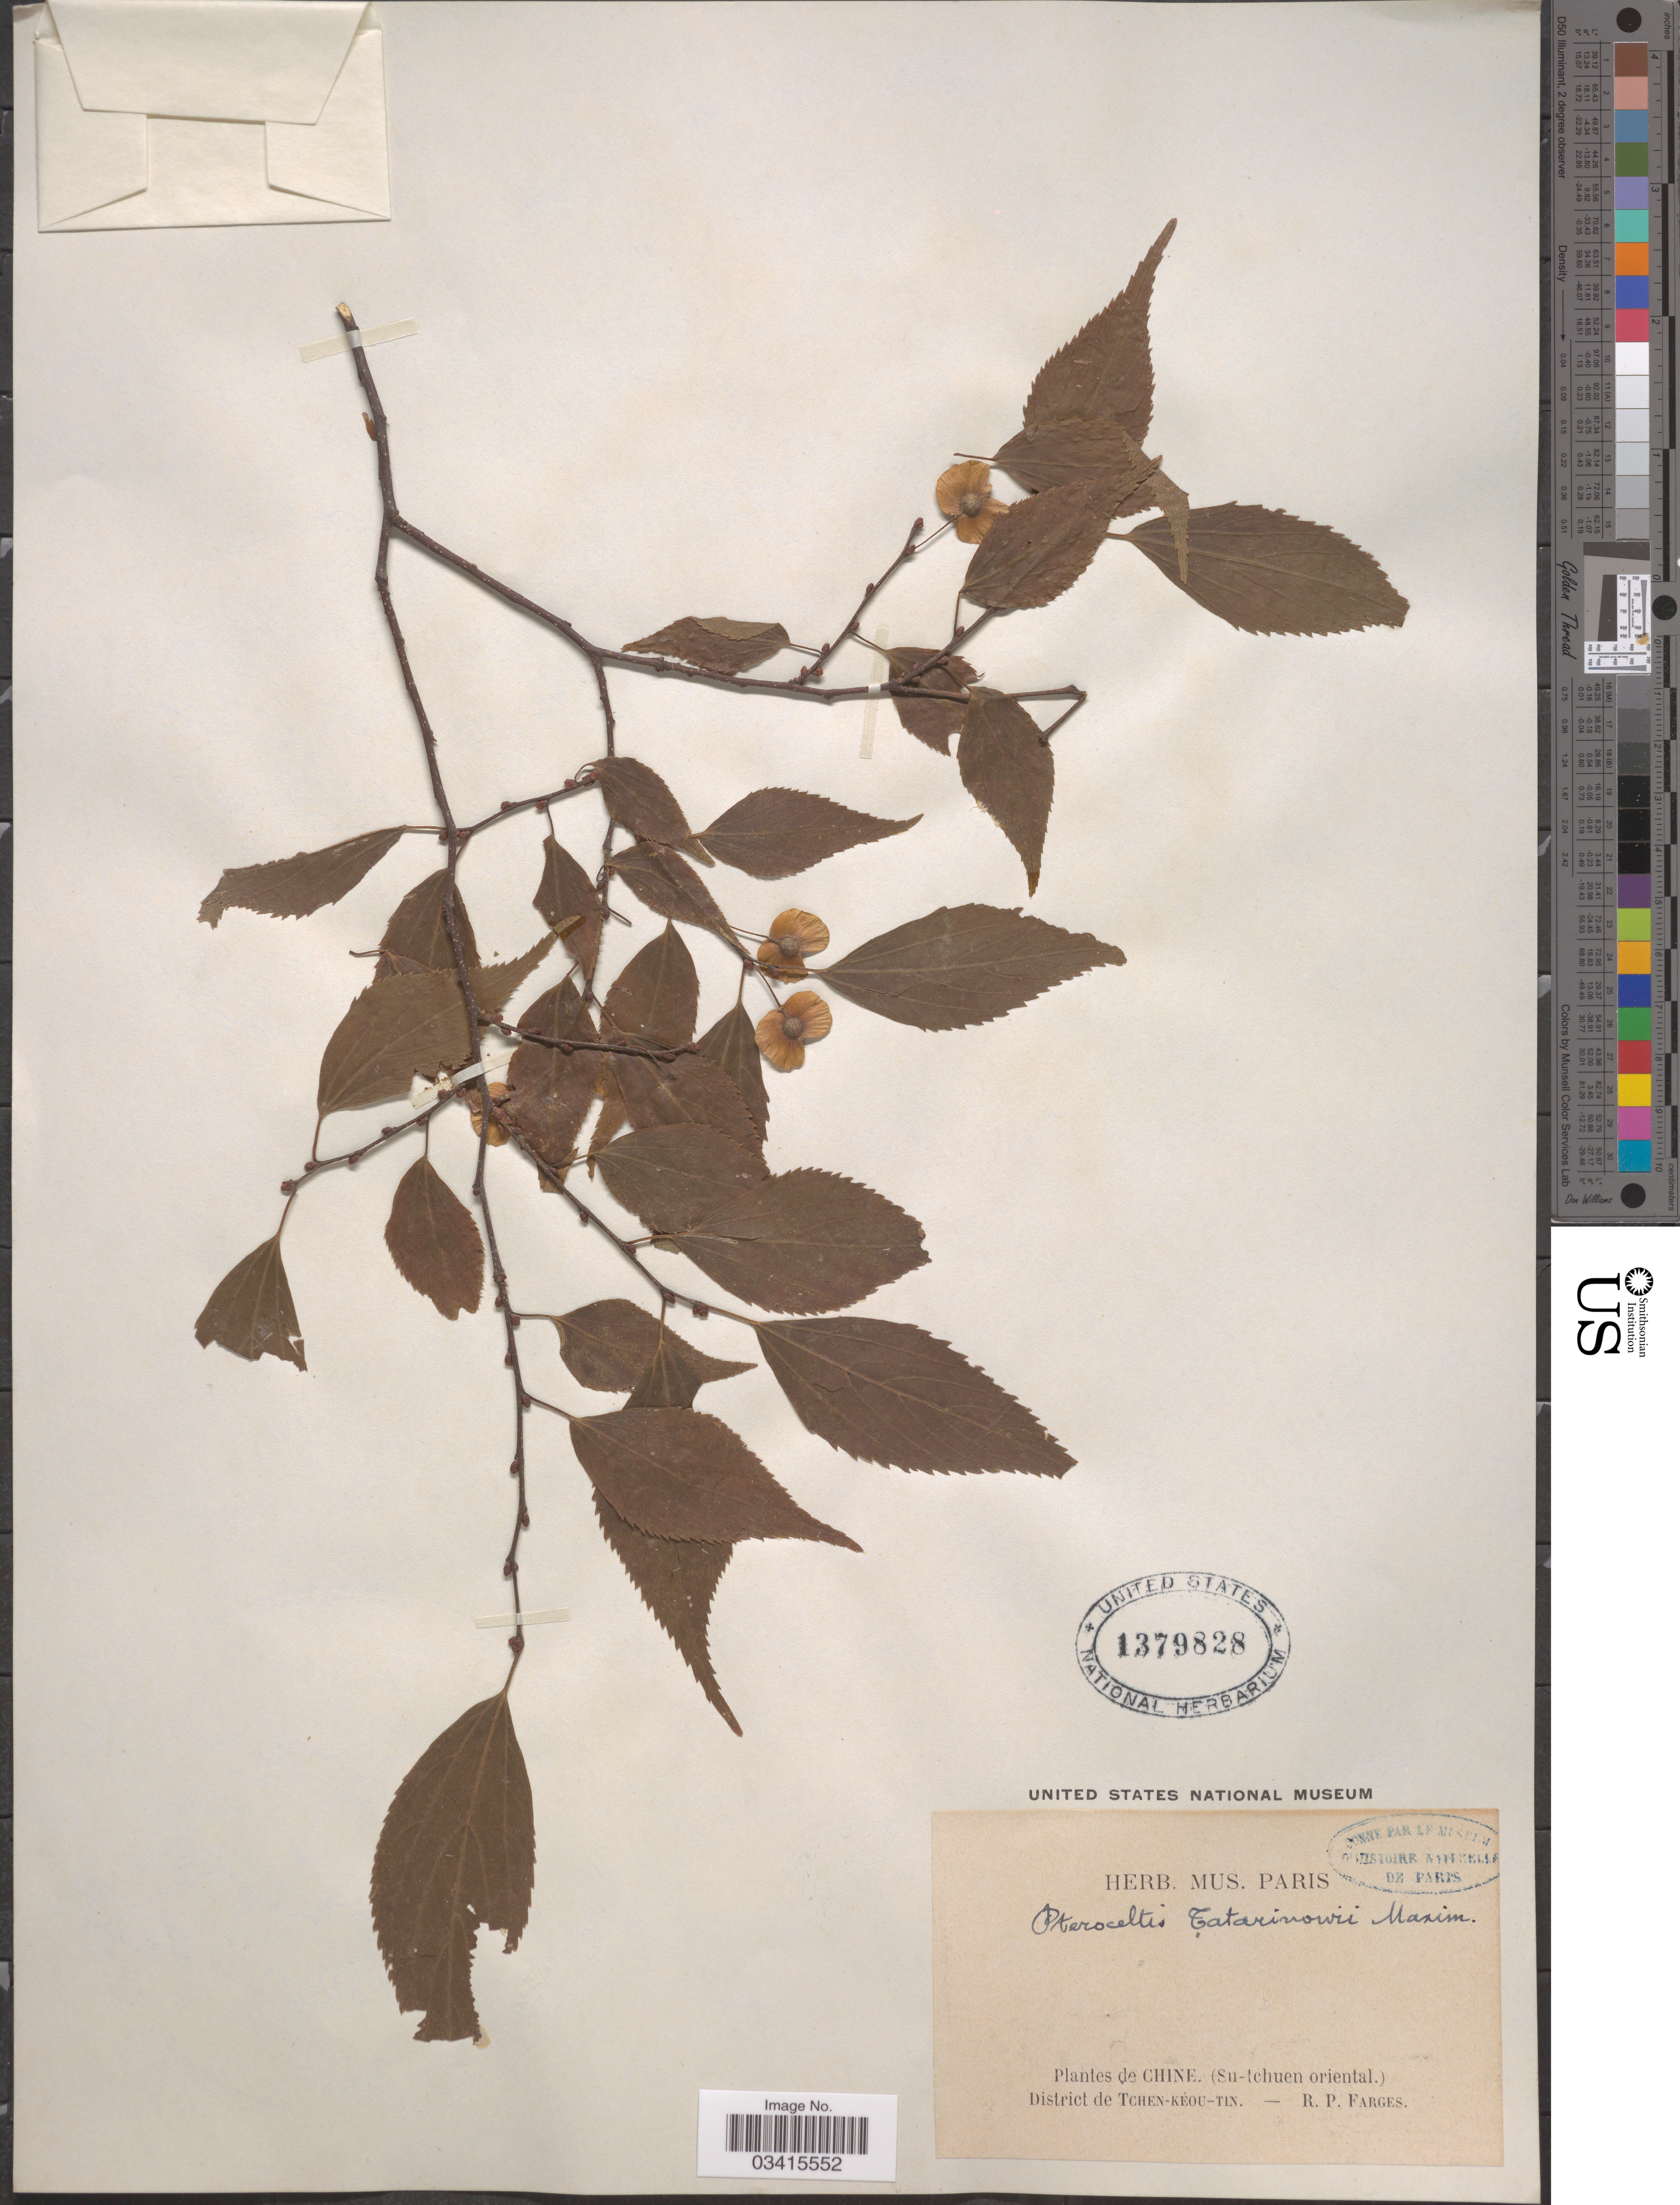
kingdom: Plantae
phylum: Tracheophyta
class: Magnoliopsida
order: Rosales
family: Cannabaceae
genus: Pteroceltis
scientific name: Pteroceltis tatarinowii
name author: Maxim.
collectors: R. Farges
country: China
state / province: Sichuan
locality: Chine. (Su-tchuen oriental.). District de Tchen-Kéou-Tin.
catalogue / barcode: US 1379828